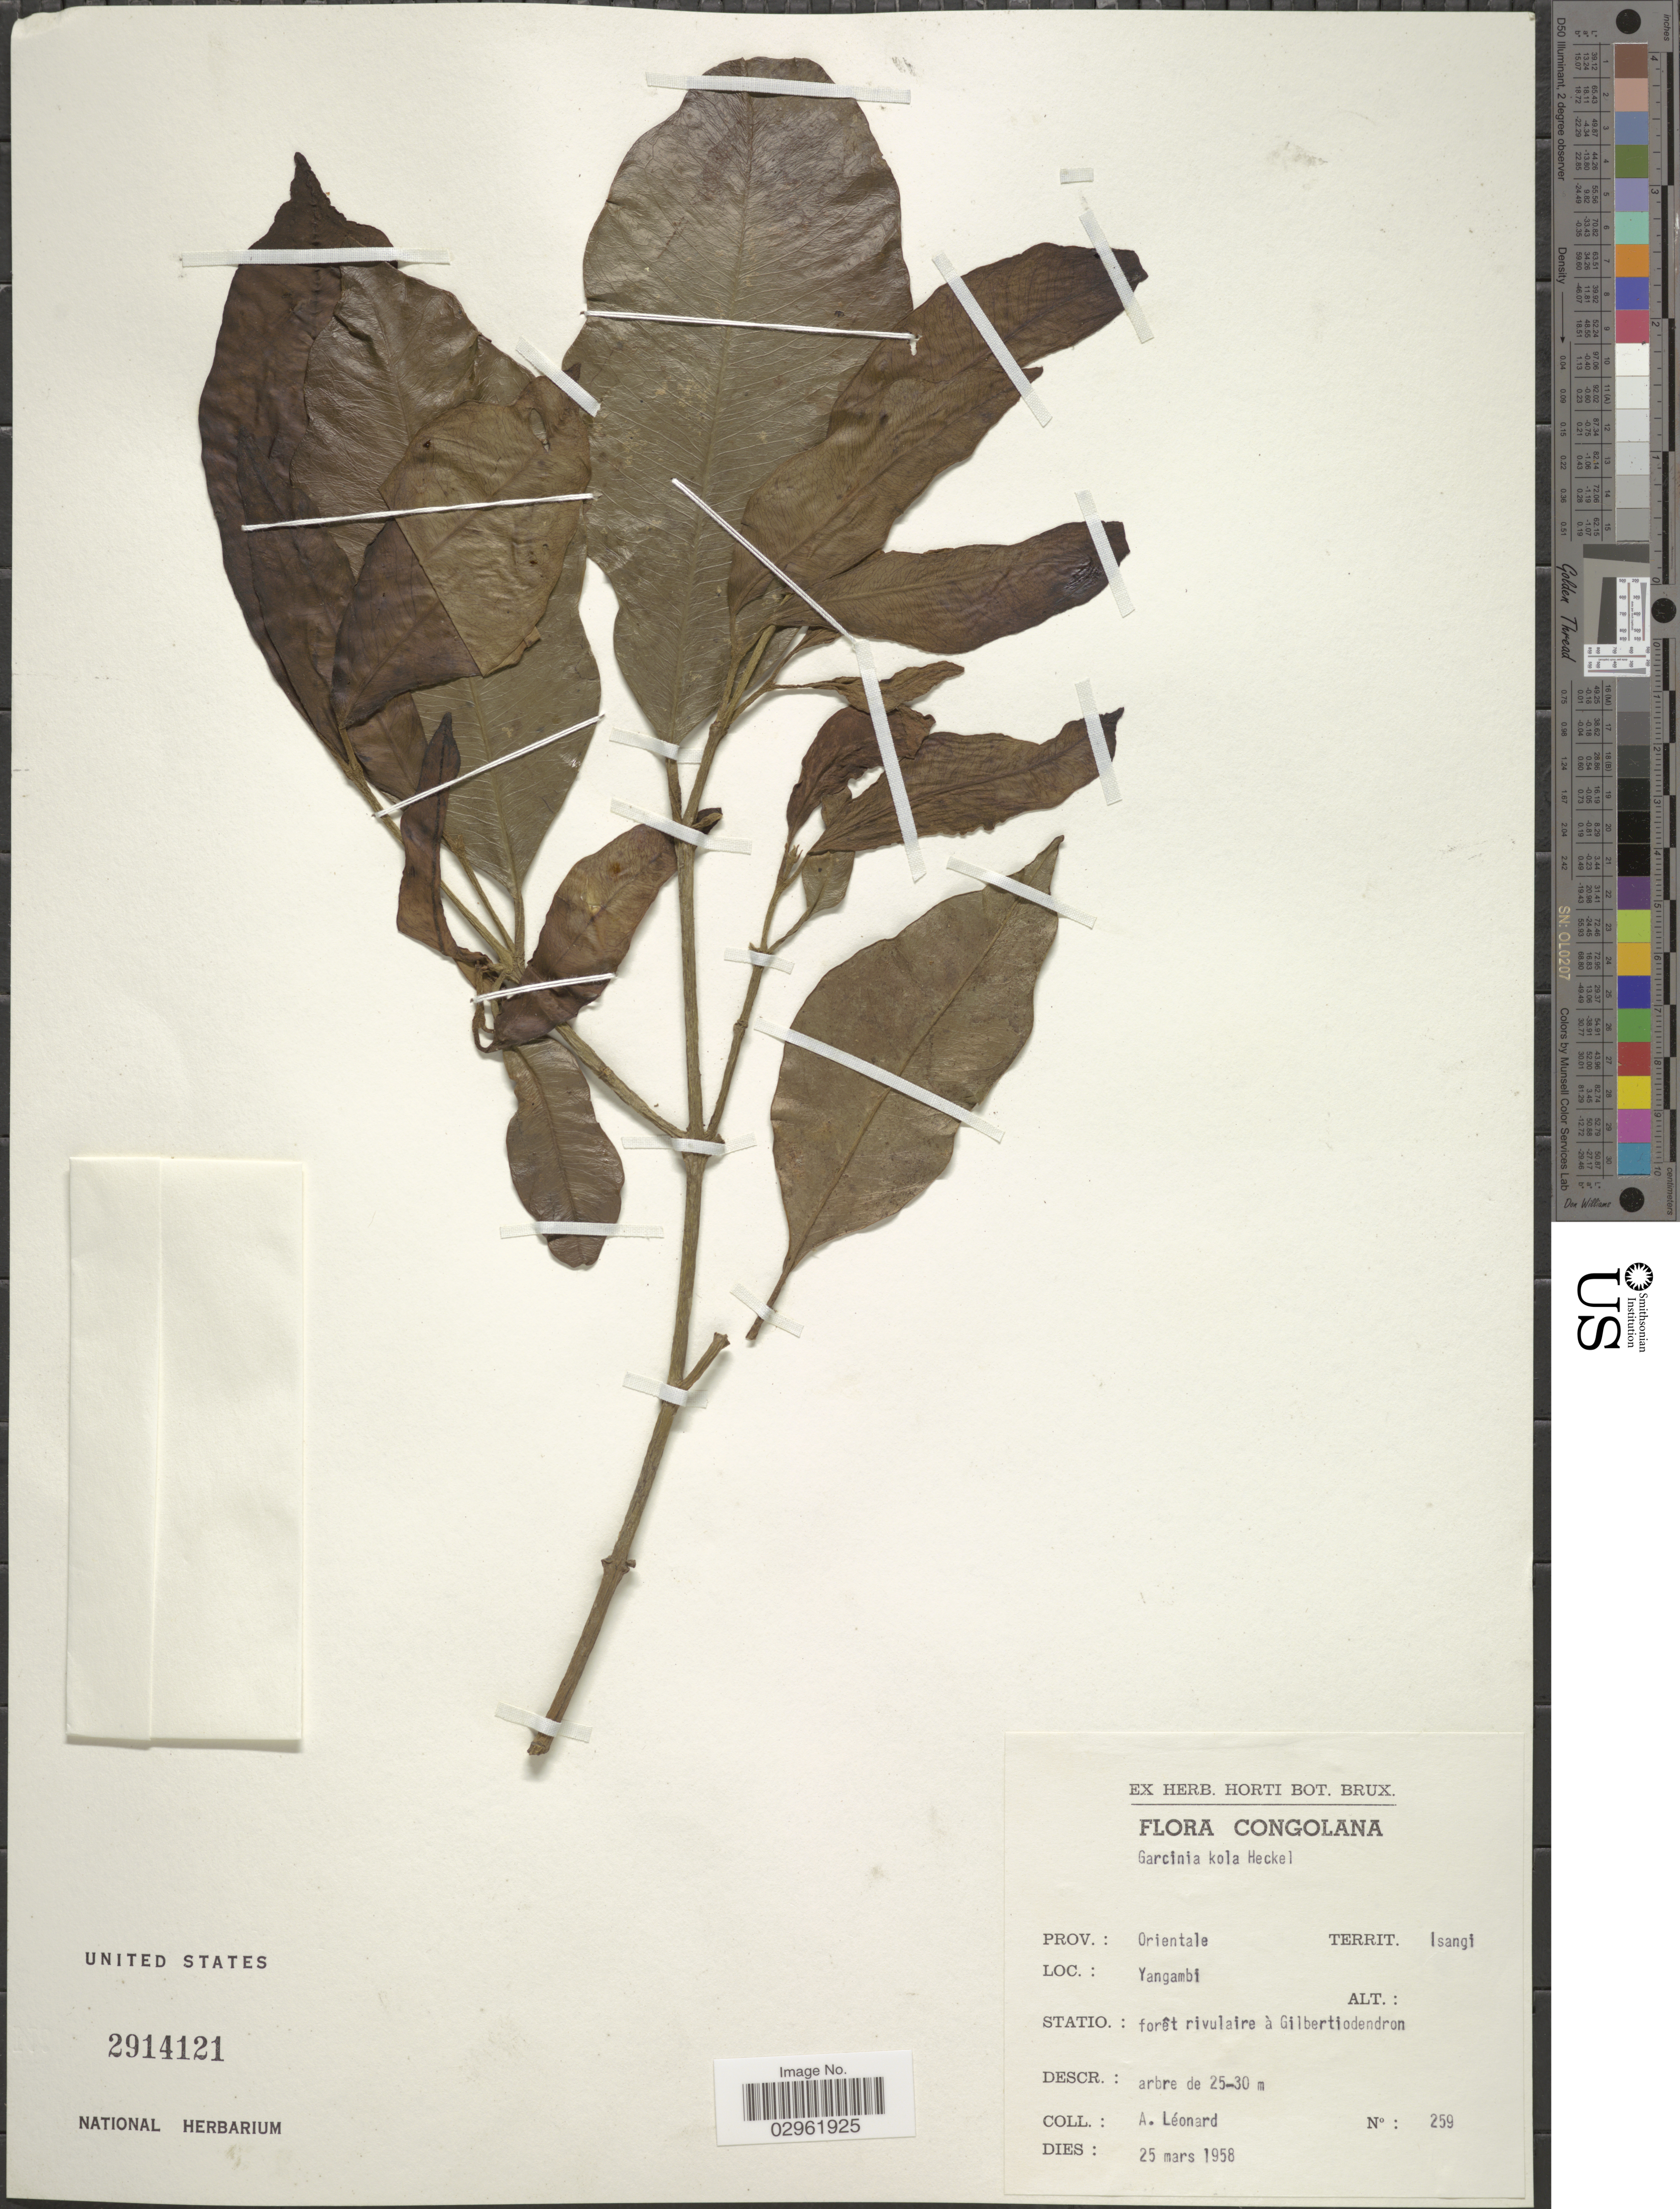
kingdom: Plantae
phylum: Tracheophyta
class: Magnoliopsida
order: Malpighiales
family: Clusiaceae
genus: Garcinia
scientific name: Garcinia kola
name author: Heckel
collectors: A. Leonard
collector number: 259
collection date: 1958-03-25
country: Congo, Democratic Republic of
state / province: Tshopo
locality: Territ. Isangi, Yangambi.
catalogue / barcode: US 2914121